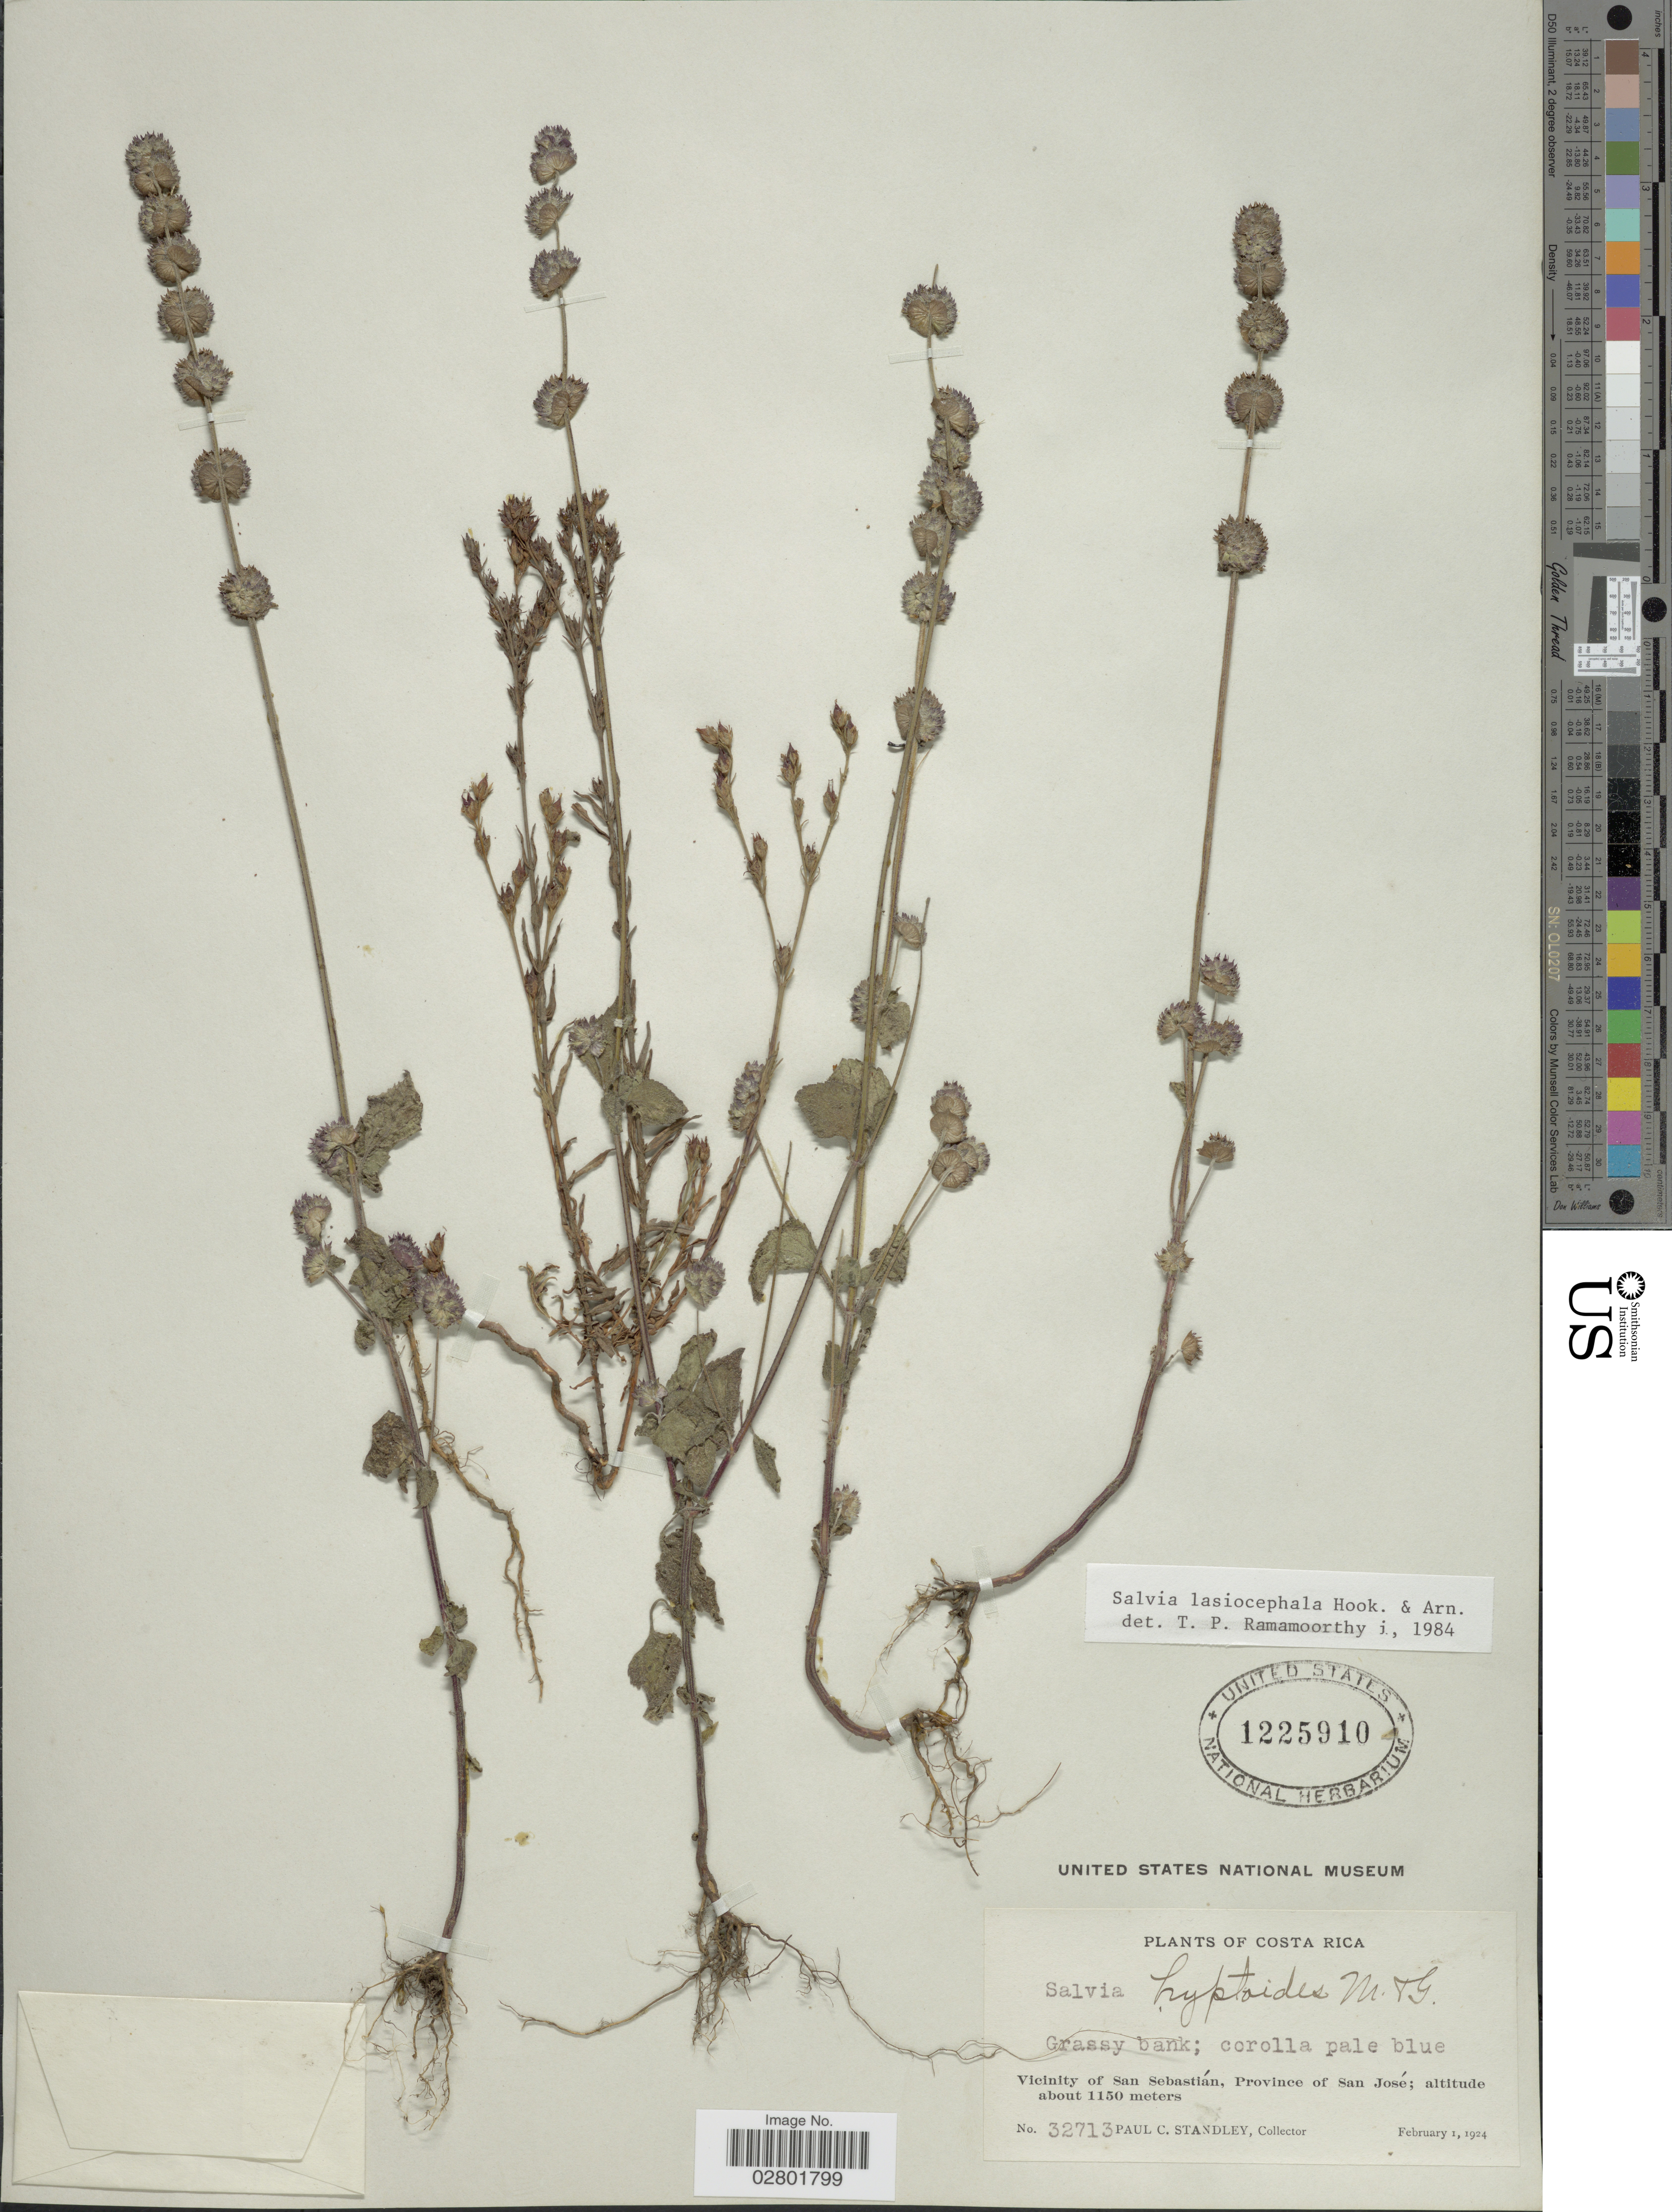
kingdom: Plantae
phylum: Tracheophyta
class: Magnoliopsida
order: Lamiales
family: Lamiaceae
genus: Salvia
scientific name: Salvia lasiocephala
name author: Hook. & Arn.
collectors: P. C. Standley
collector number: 32713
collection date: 1924-02-01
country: Costa Rica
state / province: San José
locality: Vicinity of San Sebastián.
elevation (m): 1150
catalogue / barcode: US 1225910